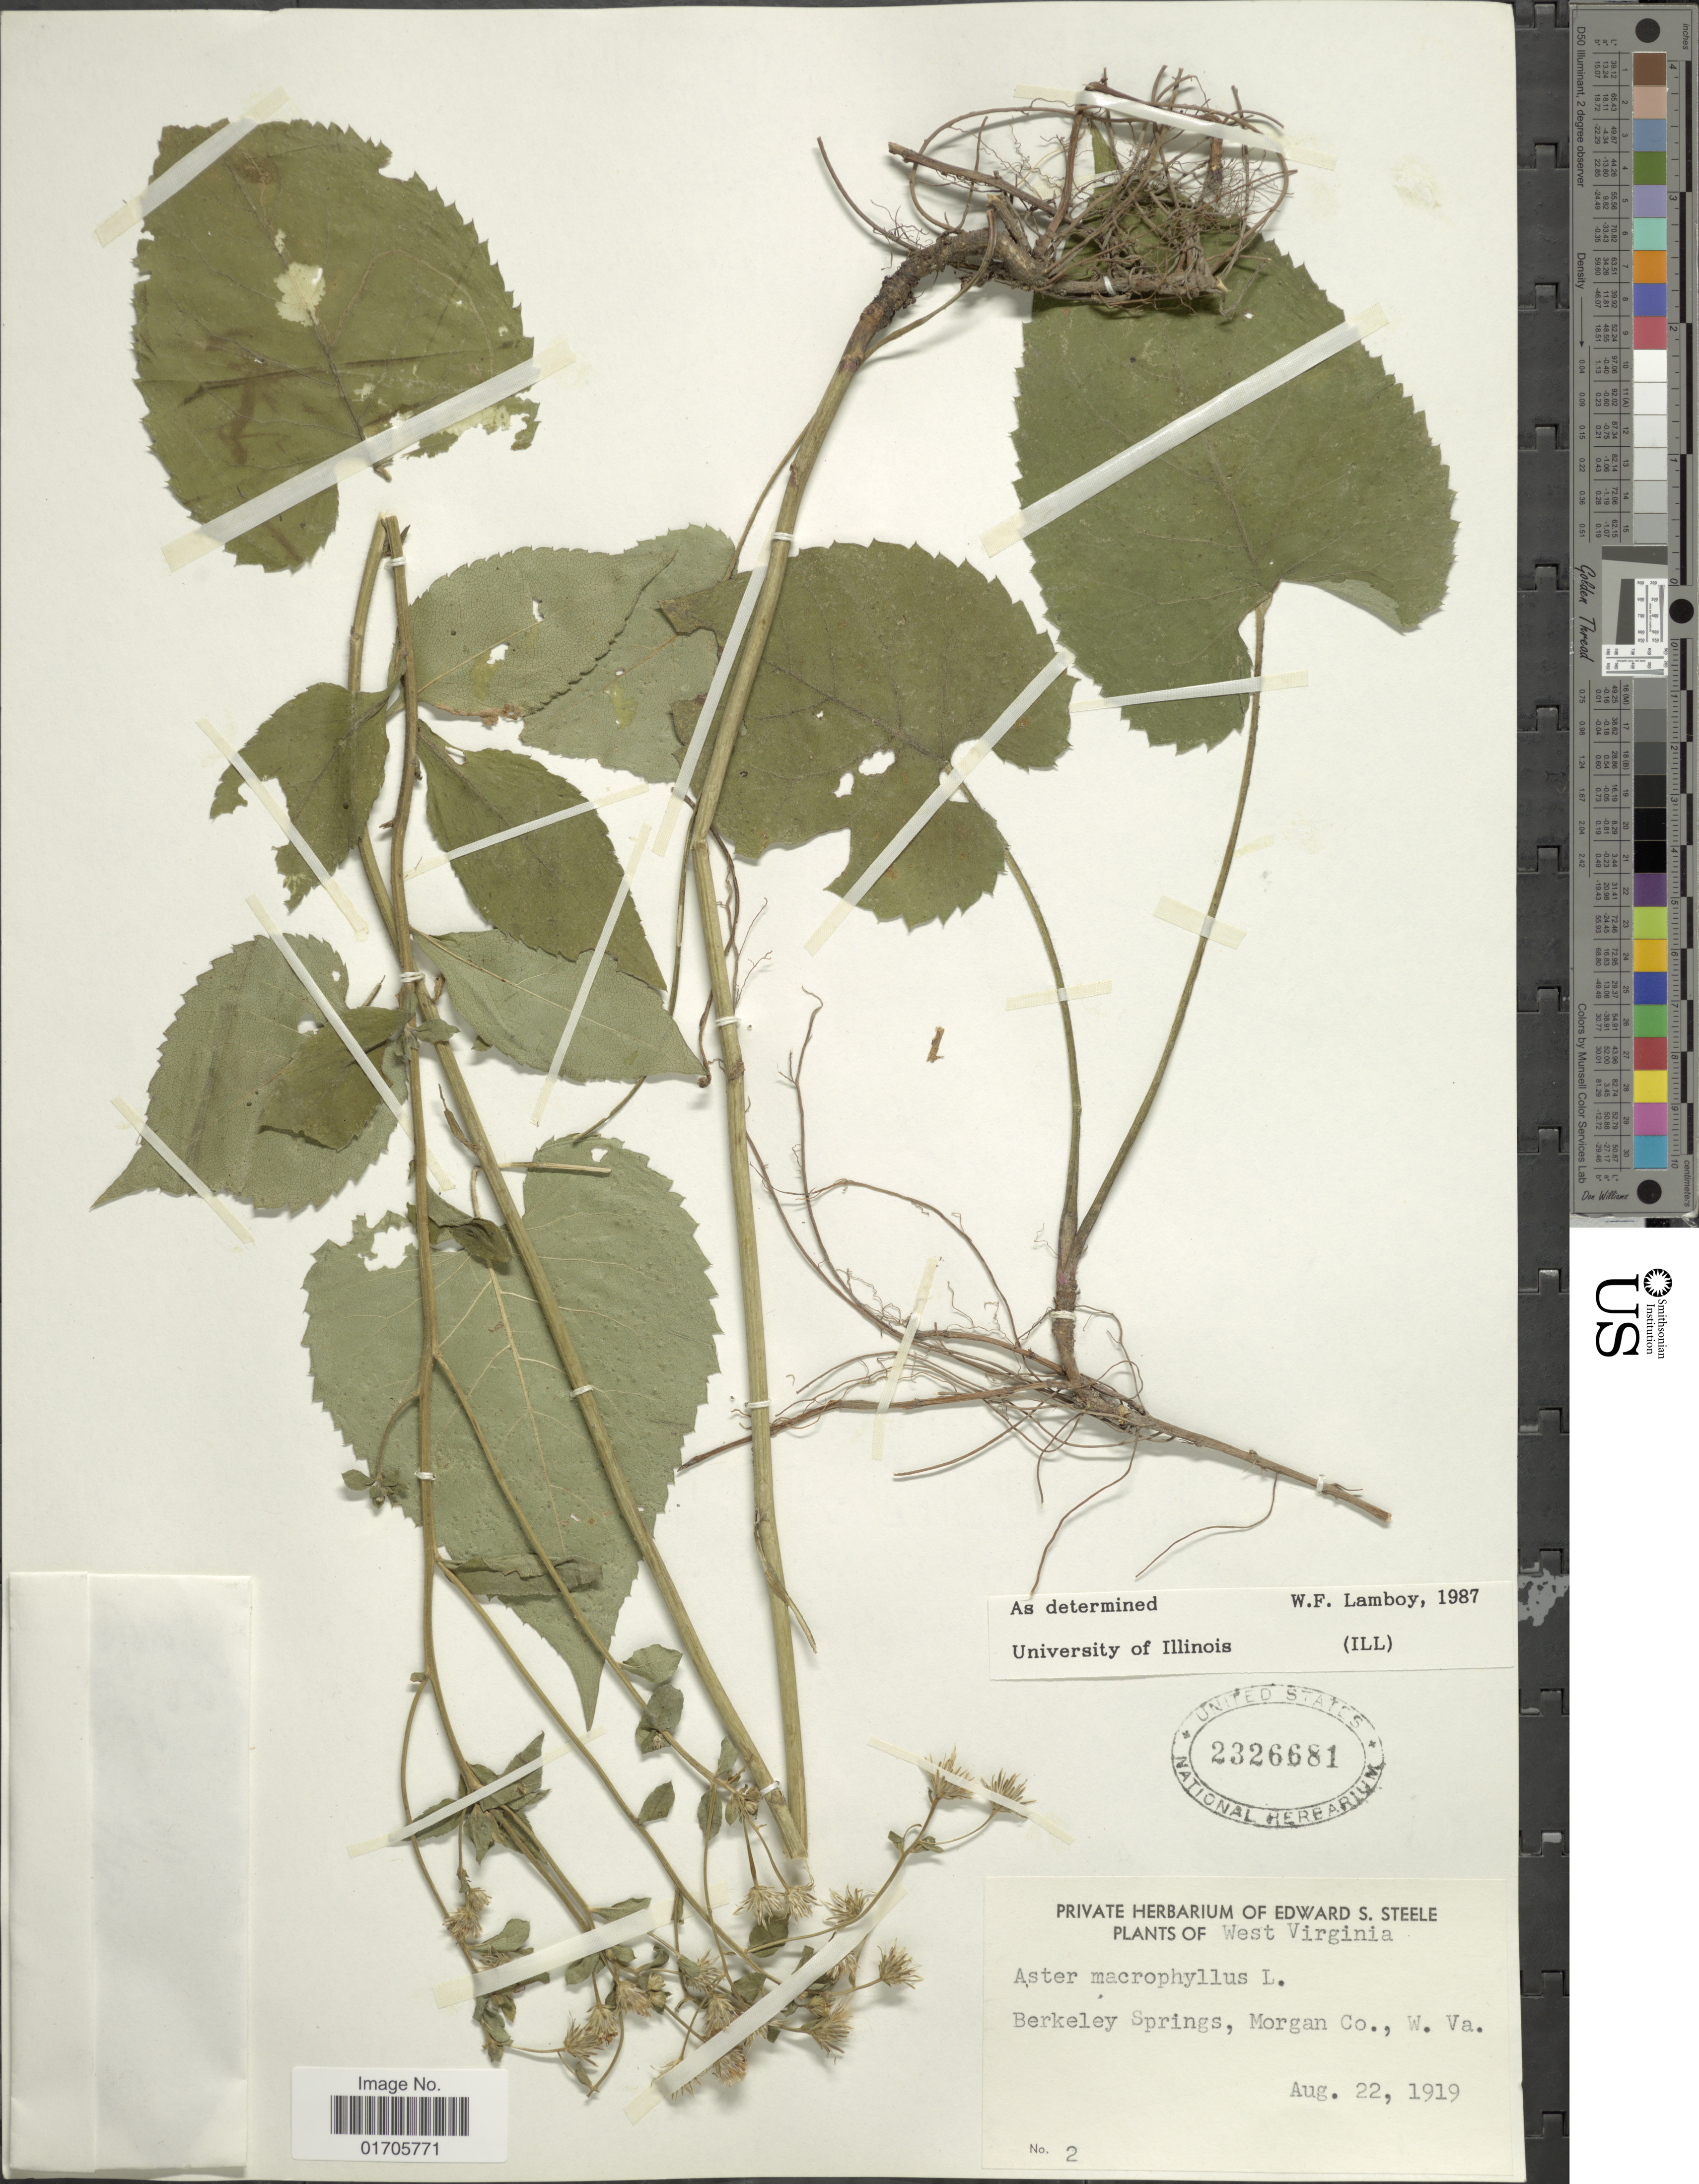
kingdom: Plantae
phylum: Tracheophyta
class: Magnoliopsida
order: Asterales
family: Asteraceae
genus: Eurybia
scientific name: Eurybia macrophylla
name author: (L.) Cass.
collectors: ex herb. Edward S. Steele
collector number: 2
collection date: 1919-08-22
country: United States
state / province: West Virginia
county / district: Morgan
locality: West Virginia. Berkeley Springs, Morgan Co., W. Va.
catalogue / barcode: US 2326681